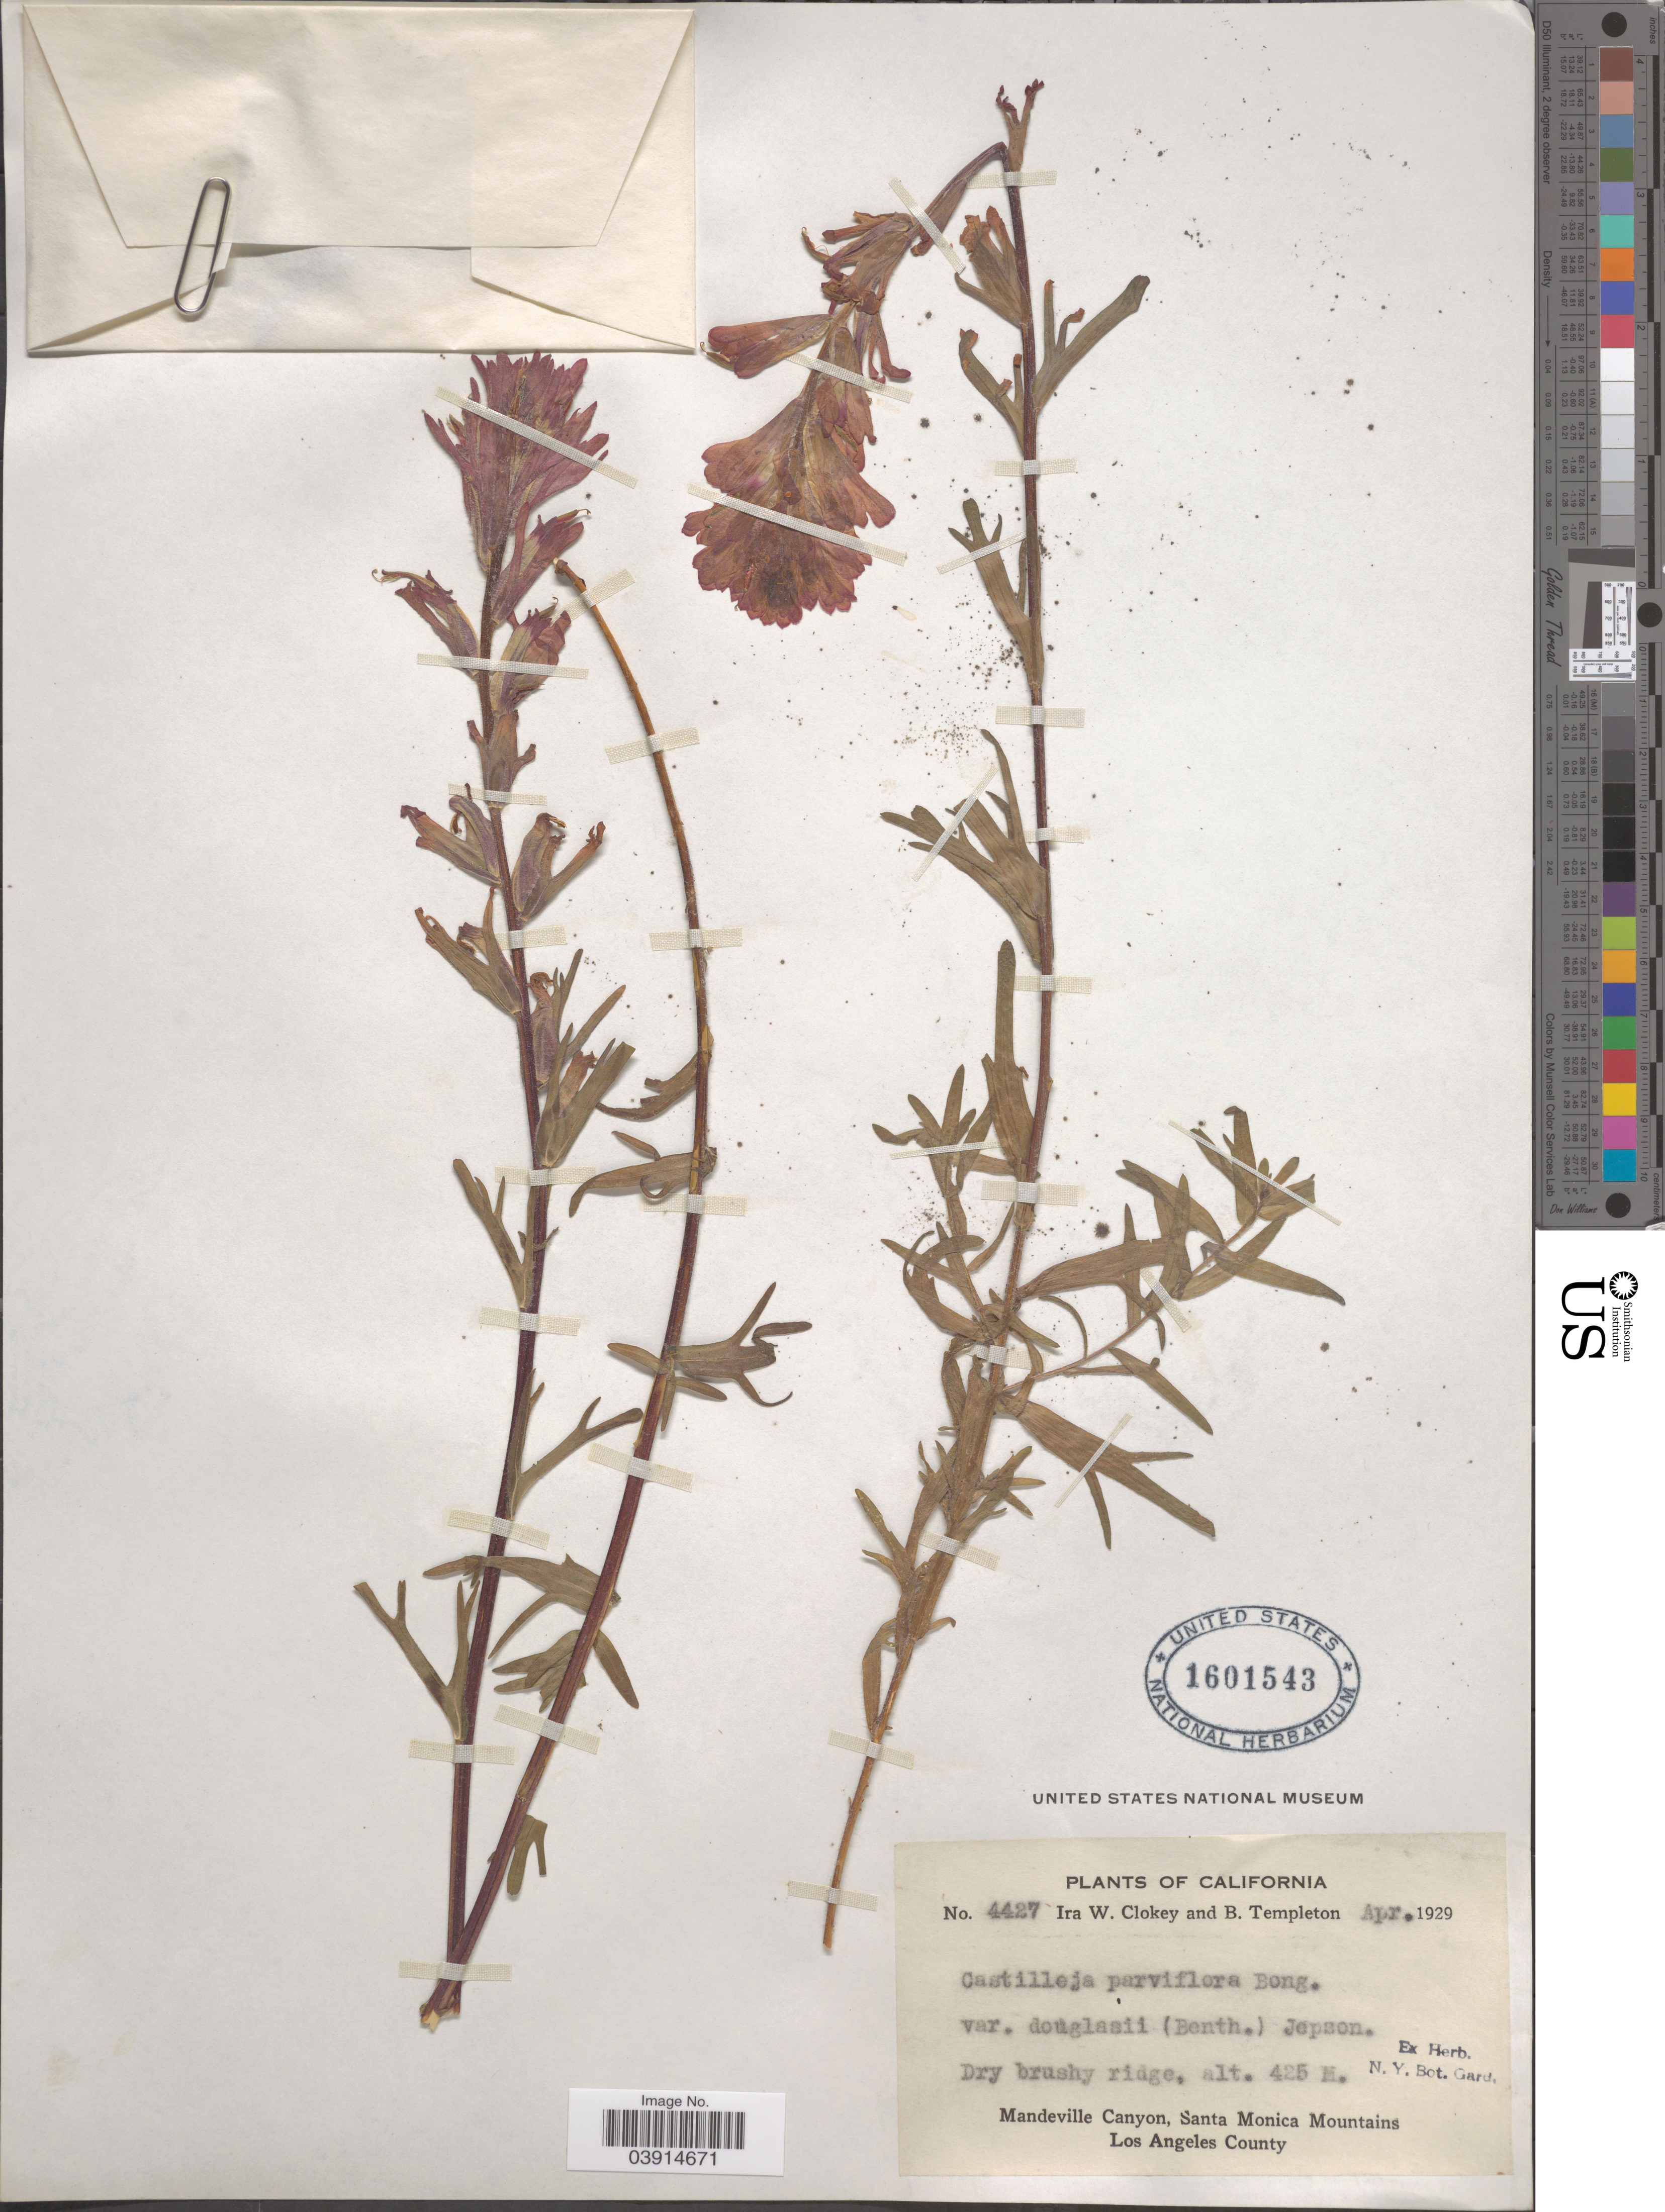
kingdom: Plantae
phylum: Tracheophyta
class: Magnoliopsida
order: Lamiales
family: Orobanchaceae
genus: Castilleja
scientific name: Castilleja sp.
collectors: I. W. Clokey & B. Templeton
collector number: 4427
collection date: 1929-04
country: United States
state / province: California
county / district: Los Angeles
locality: Mandeville Canyon, Santa Monica Mountains. Los Angeles County.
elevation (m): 425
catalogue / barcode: US 1601543